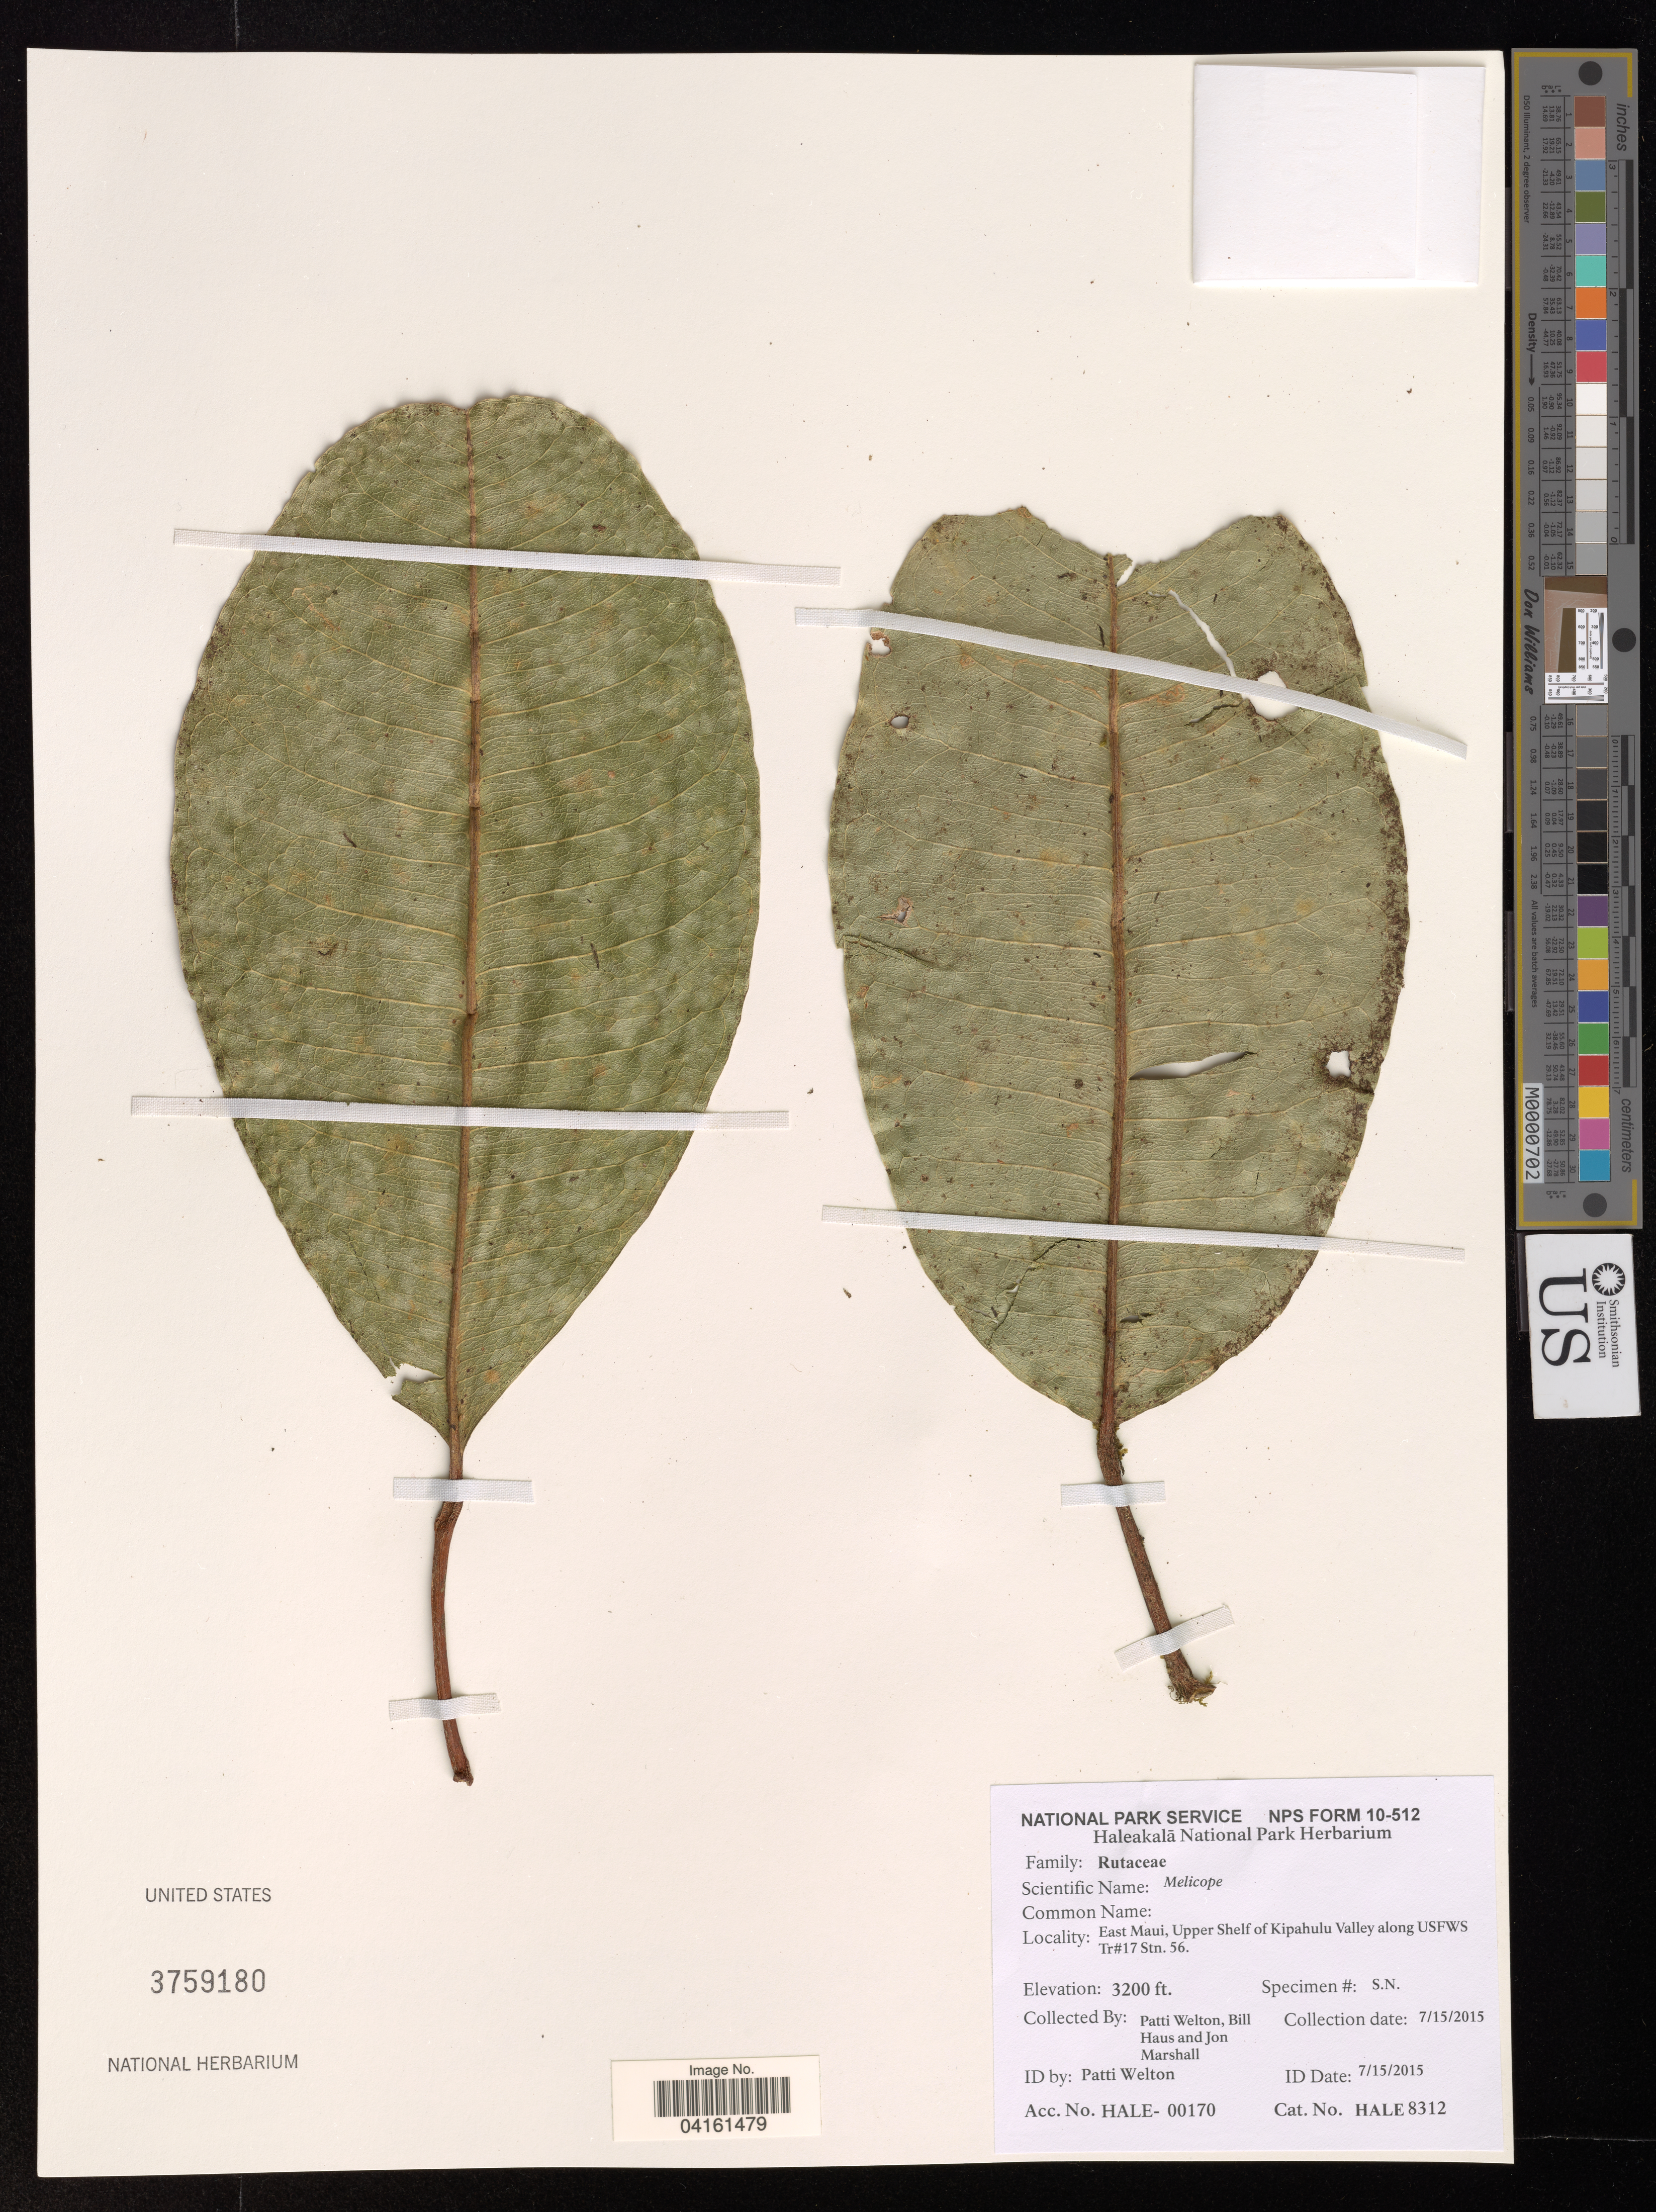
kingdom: Plantae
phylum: Tracheophyta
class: Magnoliopsida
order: Sapindales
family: Rutaceae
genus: Melicope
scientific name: Melicope sp.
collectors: P. Welton & B. Haus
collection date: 2015-07-15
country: United States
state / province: Hawaii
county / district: Maui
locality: East Maui, Upper Shelf of Kipahulu Valley along USFWS Tr#17 Stn. 56.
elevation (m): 975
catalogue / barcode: US 3759180